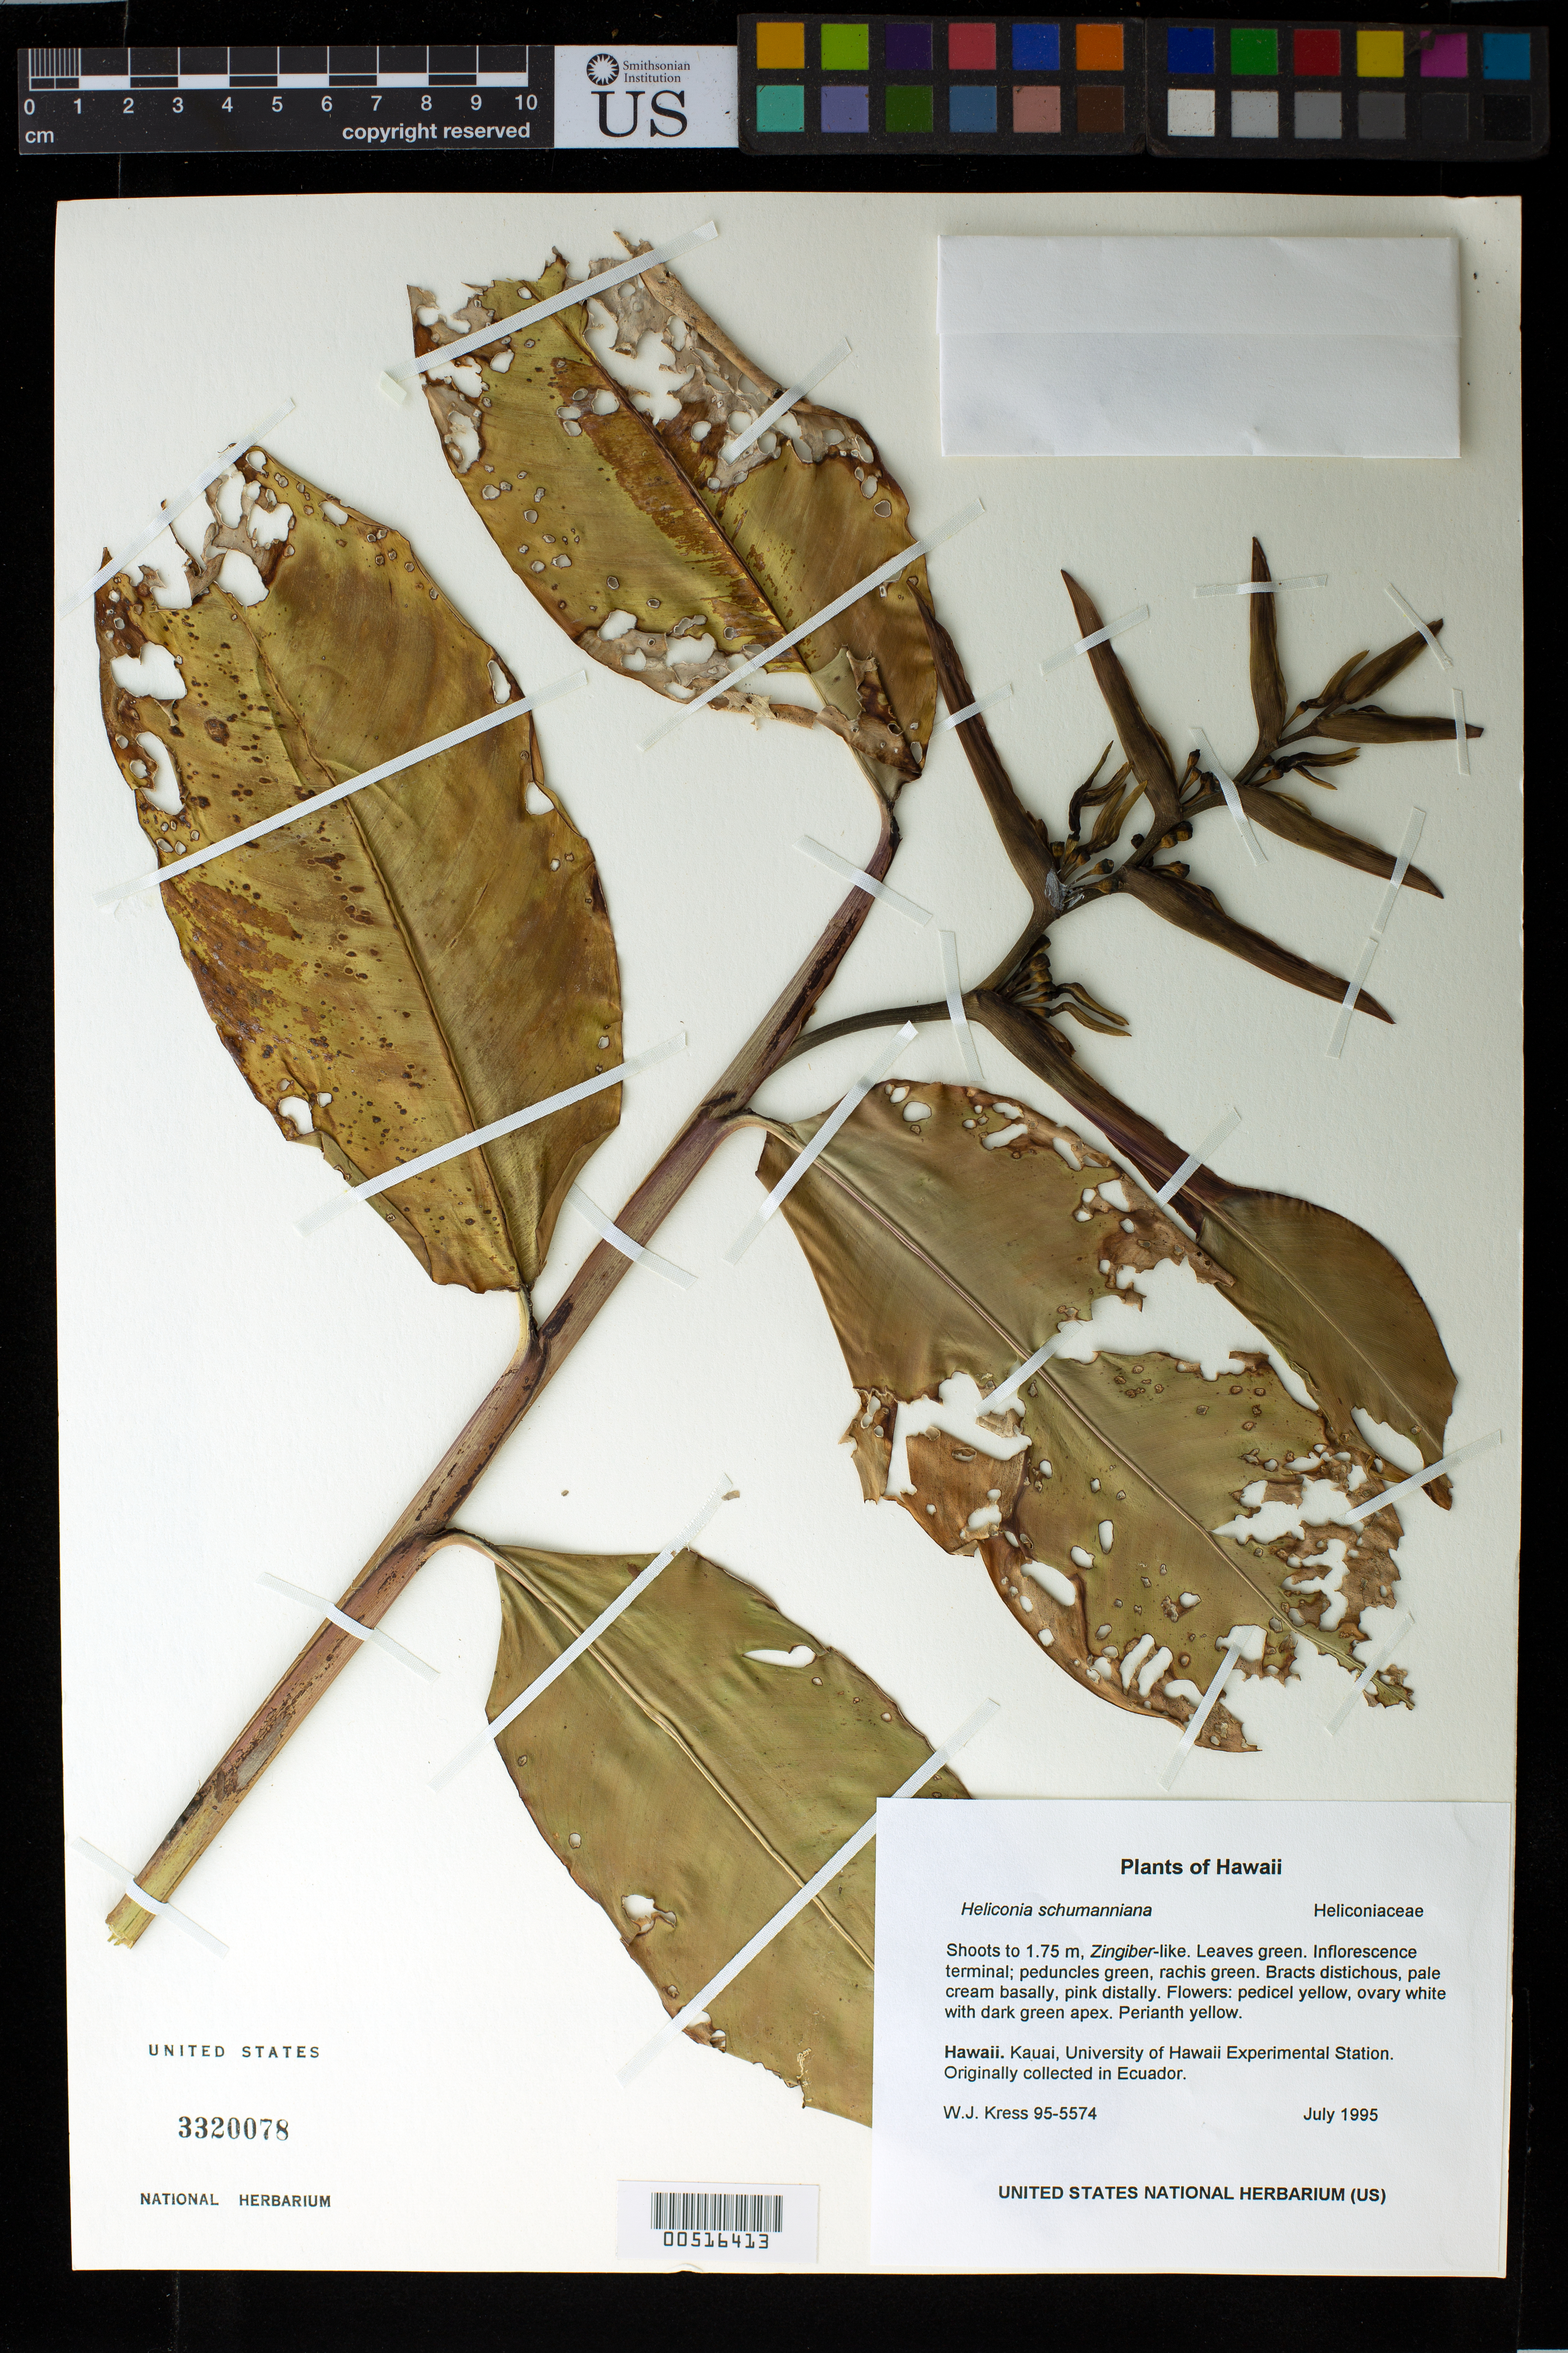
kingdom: Plantae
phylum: Tracheophyta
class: Liliopsida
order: Zingiberales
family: Heliconiaceae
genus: Heliconia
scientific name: Heliconia schumanniana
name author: Loes.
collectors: W. J. Kress & T. W. Flynn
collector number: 95-5574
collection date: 1995-07-18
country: United States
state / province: Hawaii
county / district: Kaui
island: Kaua'i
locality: University of Hawaii Experimental Station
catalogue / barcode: US 3320078